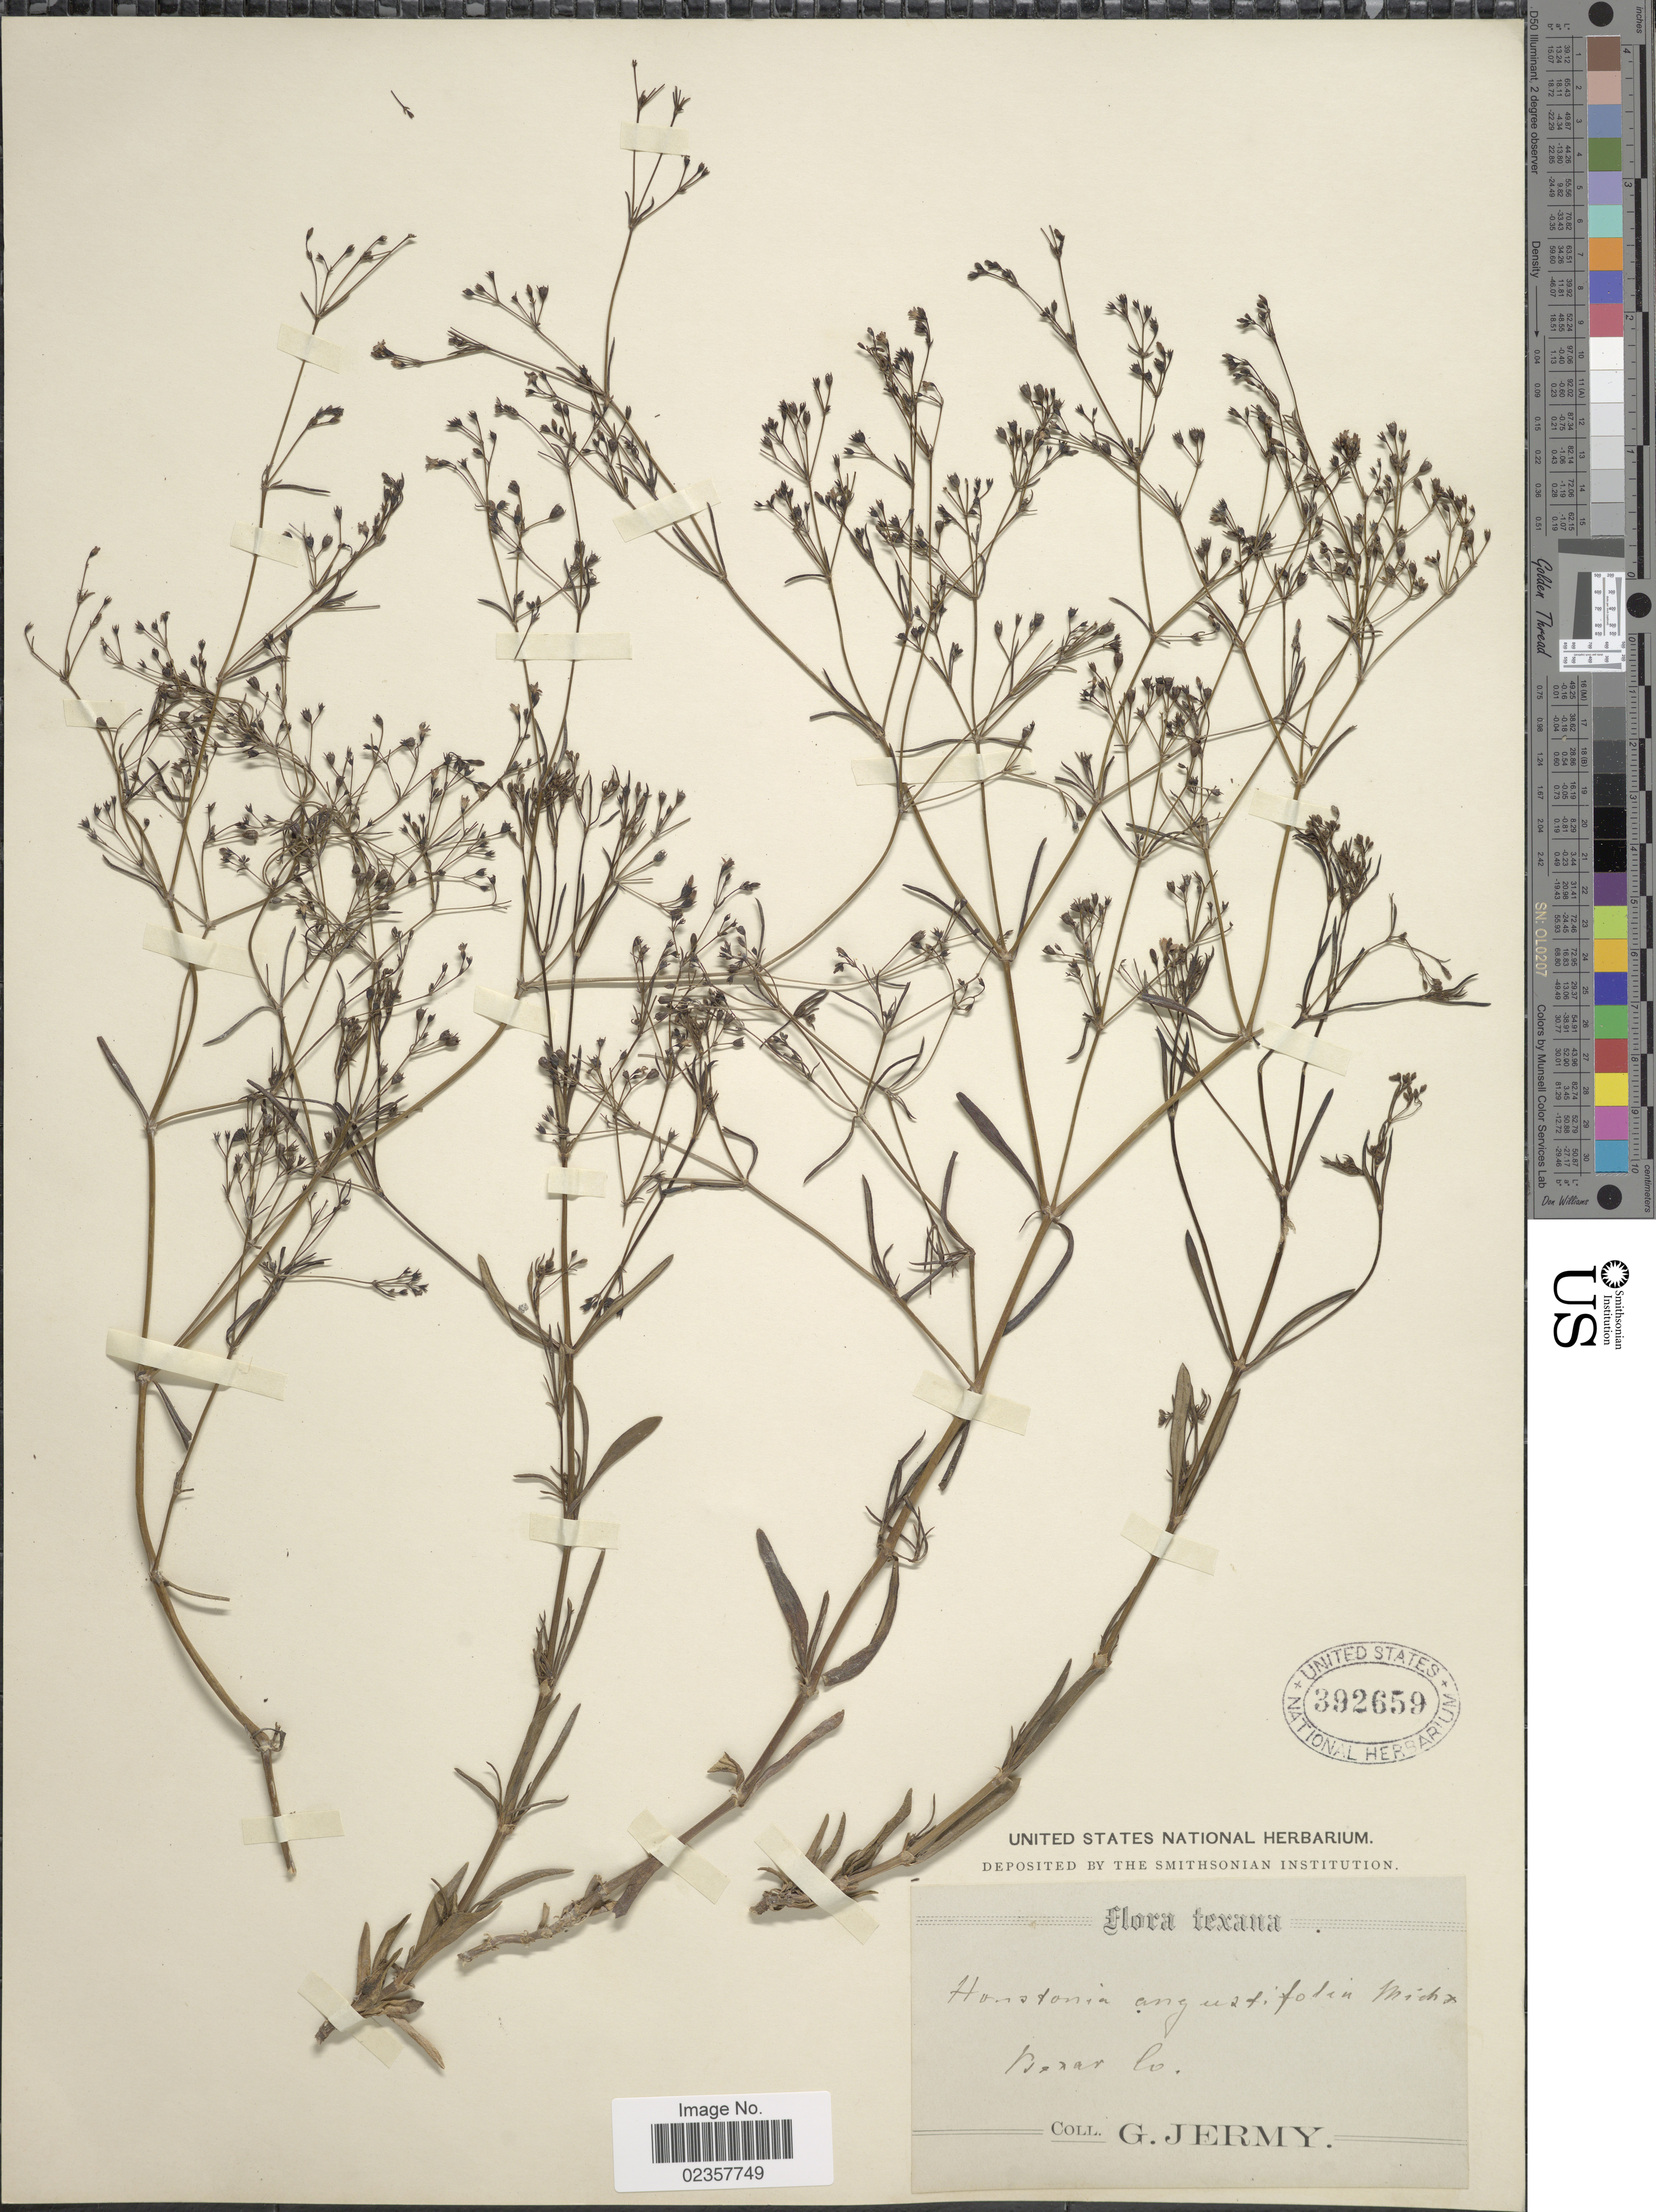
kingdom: Plantae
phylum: Tracheophyta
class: Magnoliopsida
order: Gentianales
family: Rubiaceae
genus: Houstonia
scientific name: Houstonia nigricans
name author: (Lam.) Fernald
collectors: G. Jermy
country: United States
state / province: Texas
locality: Bexar Co. Texana.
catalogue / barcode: US 392659